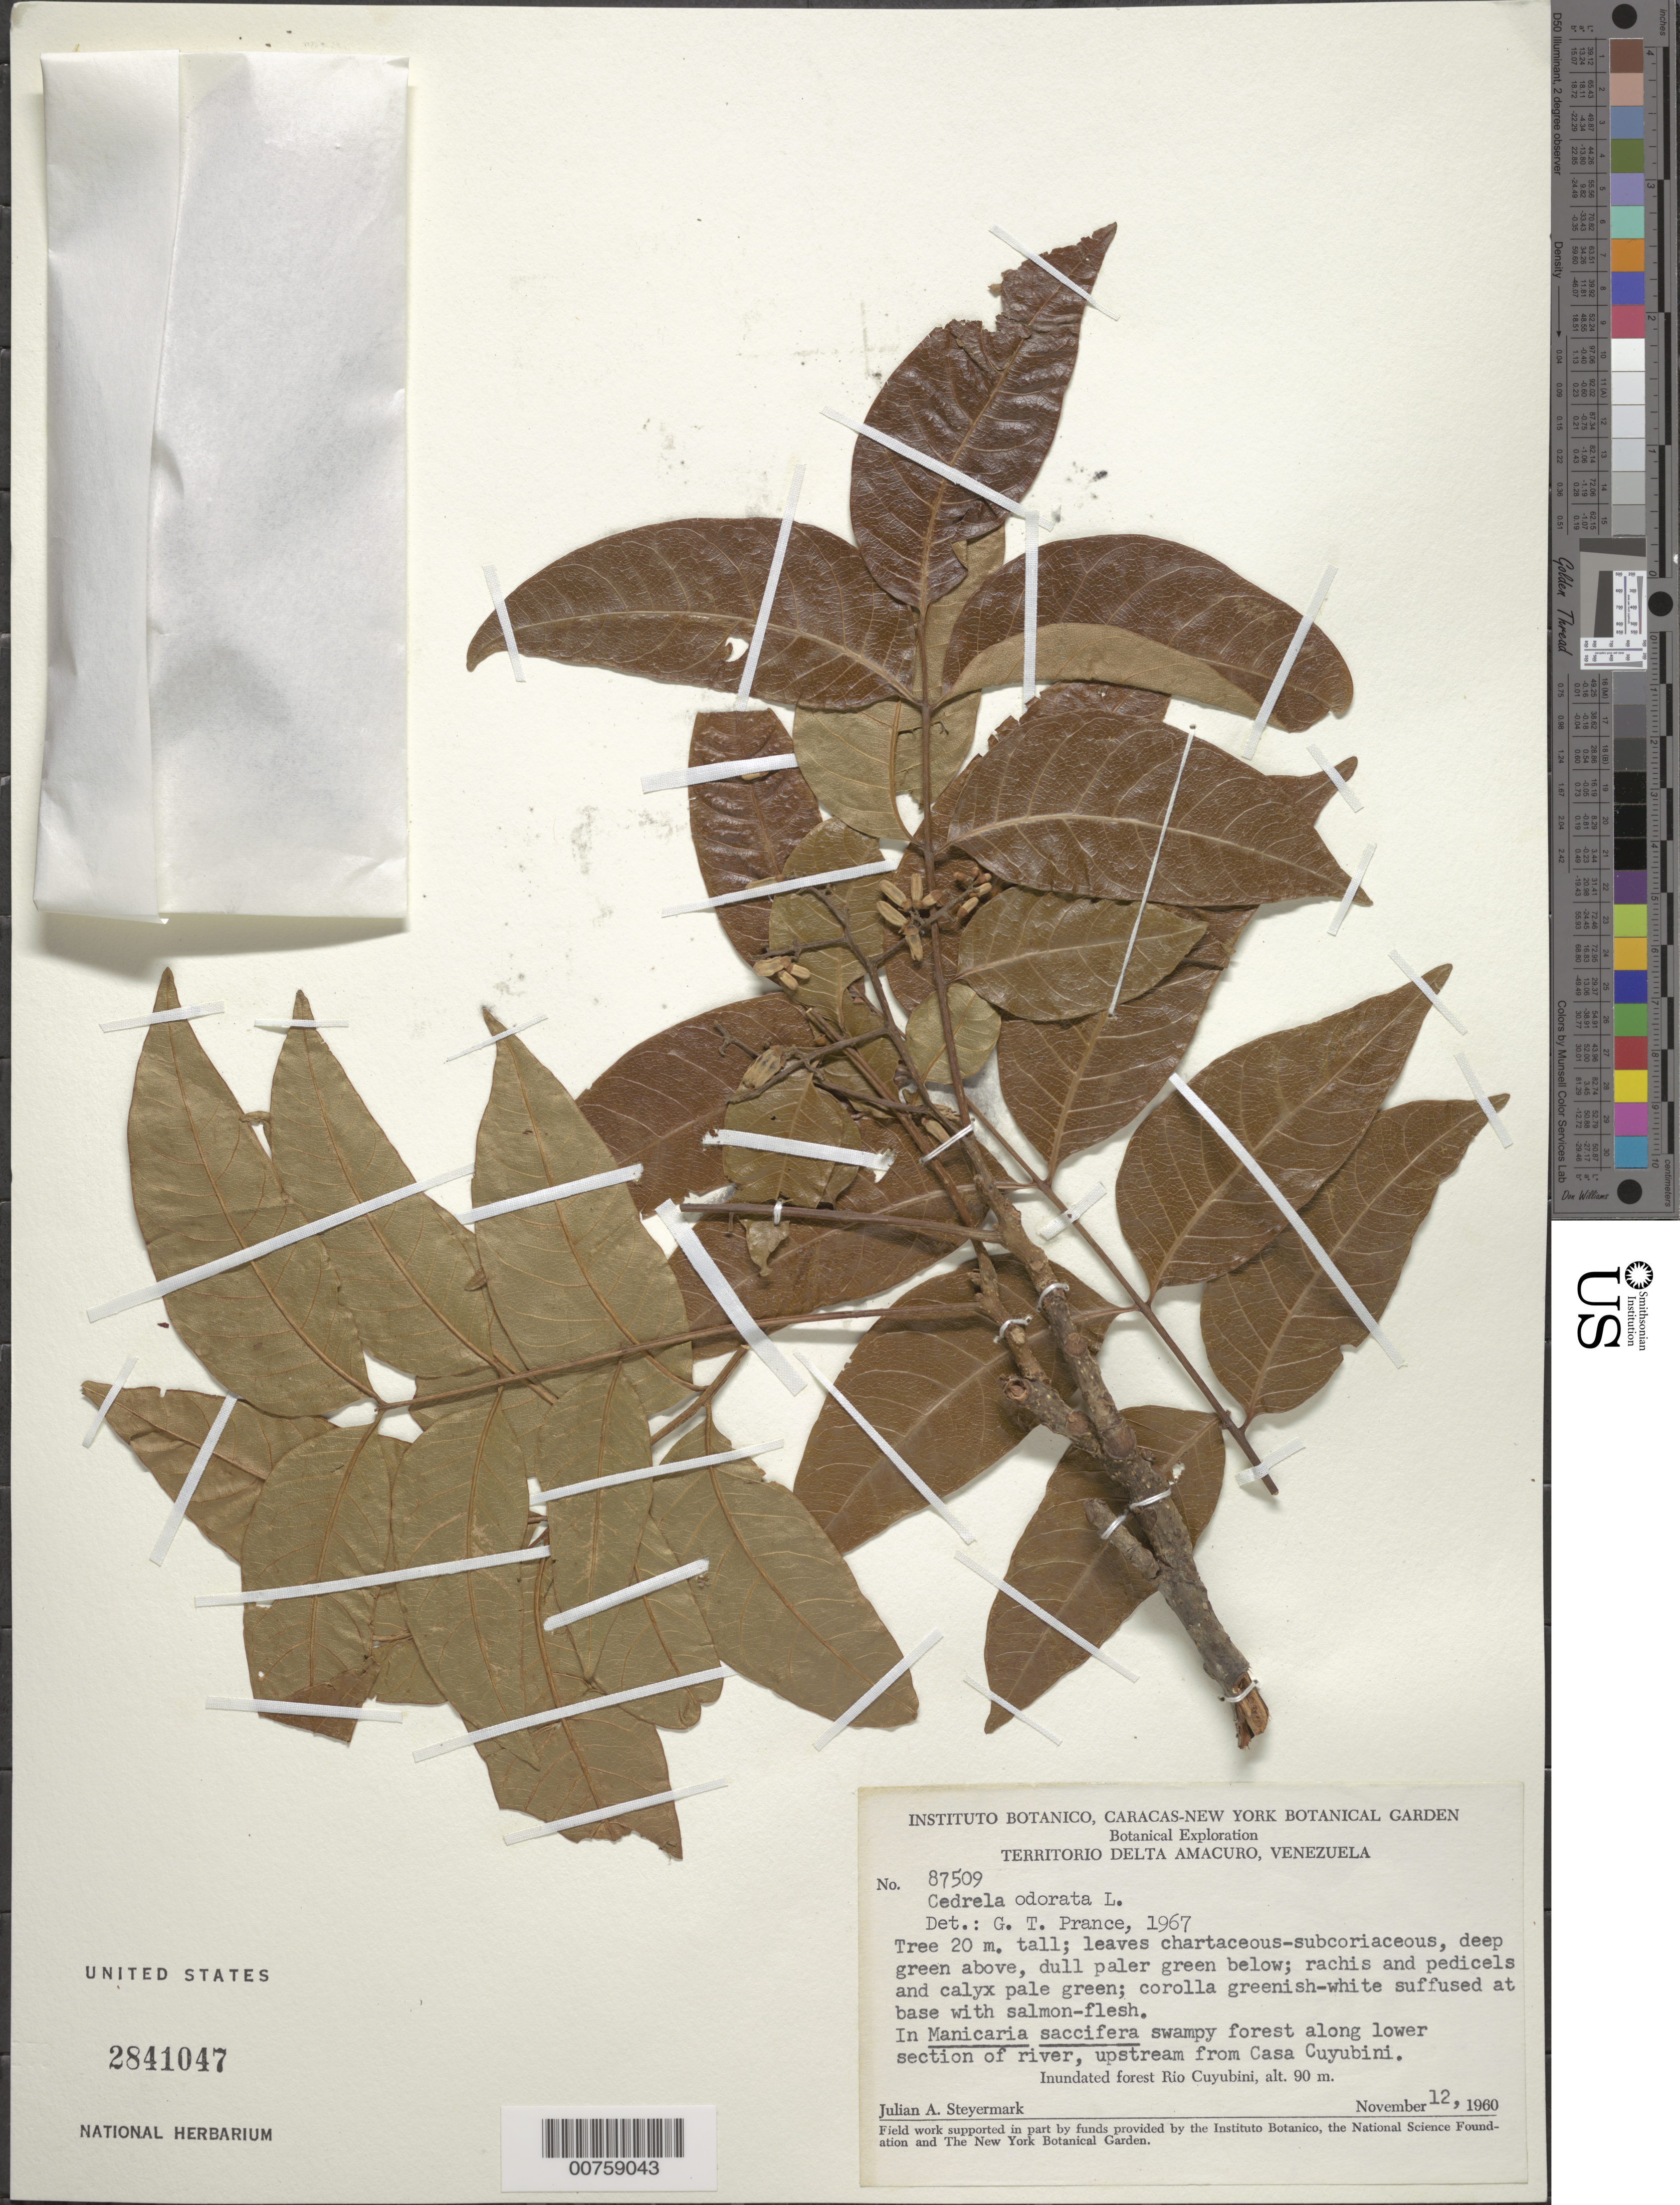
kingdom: Plantae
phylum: Tracheophyta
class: Magnoliopsida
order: Sapindales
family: Meliaceae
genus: Cedrela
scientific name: Cedrela odorata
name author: L.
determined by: Prance, G. T.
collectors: J. Steyermark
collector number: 87509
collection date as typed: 12-Nov-60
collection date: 1960-11-12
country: Venezuela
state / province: Delta Amacuro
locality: Río Cuyubini, along lower section of river, upstream from Casa Cuyubini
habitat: Manicaria saccifera swampy forest along lower section of river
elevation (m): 90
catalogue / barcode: US 2841047